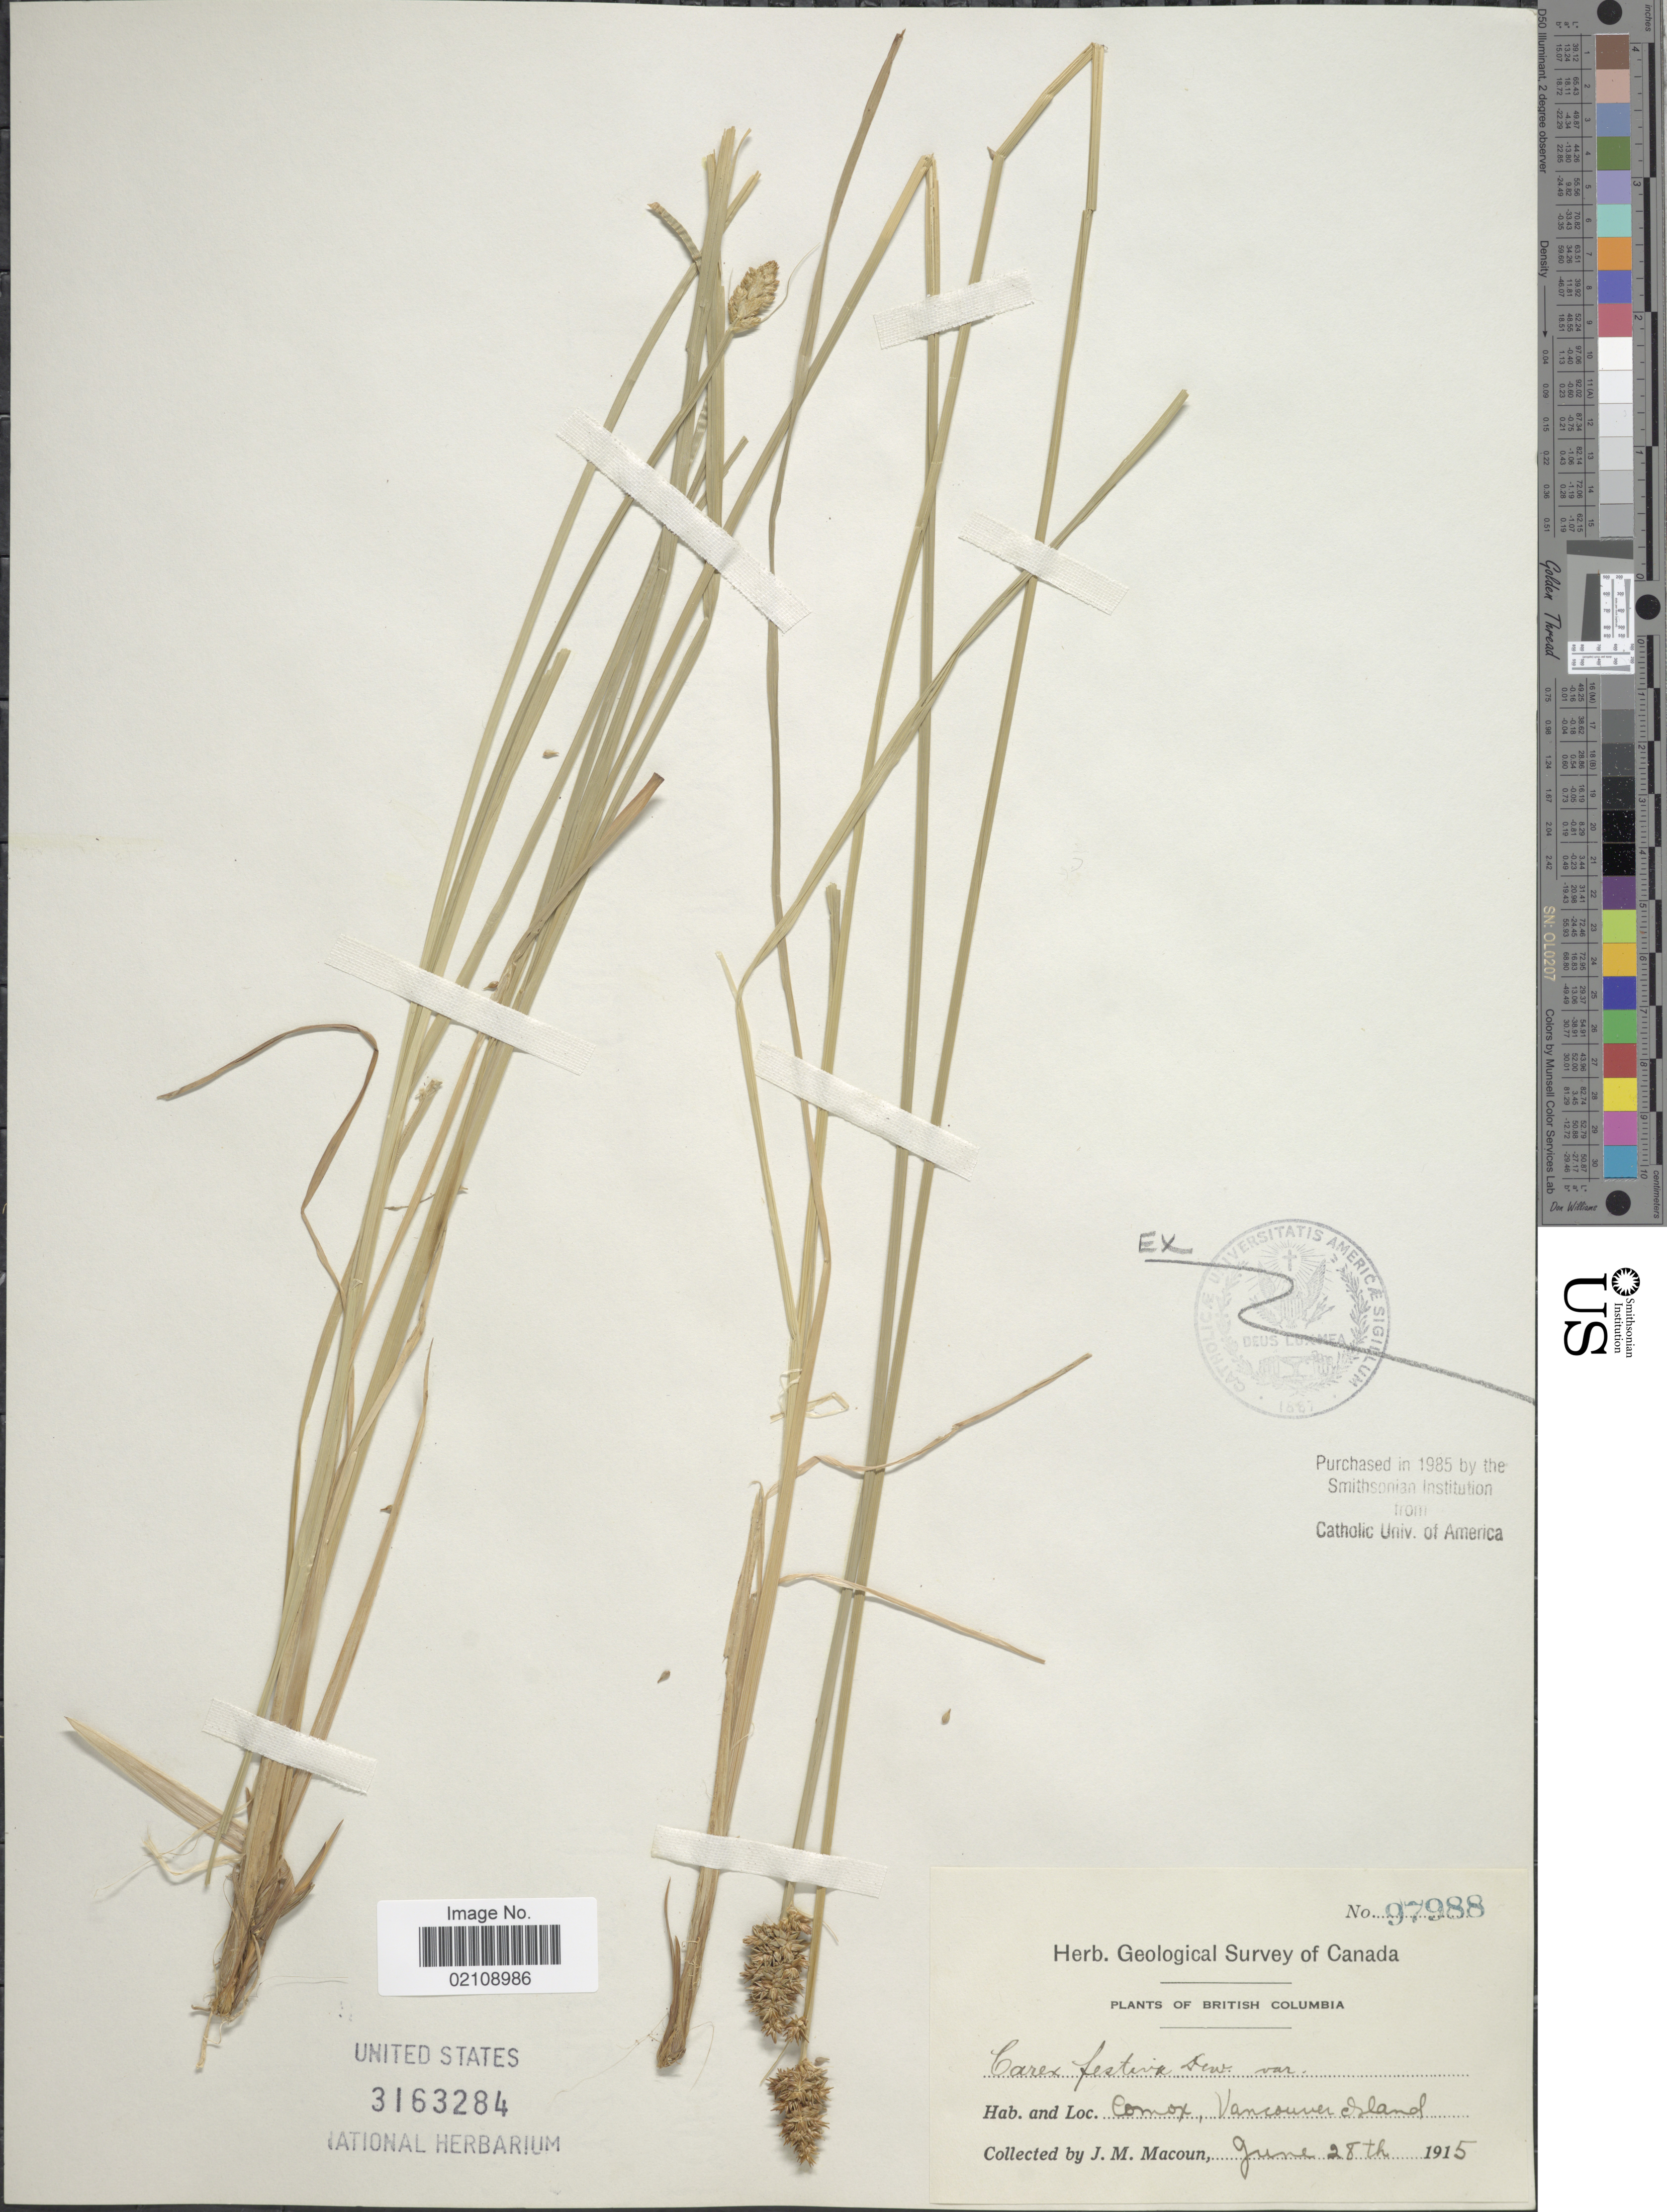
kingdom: Plantae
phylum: Tracheophyta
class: Liliopsida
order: Poales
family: Cyperaceae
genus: Carex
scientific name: Carex pachystachya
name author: Cham. ex Steud.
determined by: Strong, Mark T., (BOT), Smithsonian Institution - National Museum of Natural History (UNITED STATES)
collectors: J. M. Macoun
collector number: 97988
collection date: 1915-06-28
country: Canada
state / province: British Columbia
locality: Comox, Vancouver Island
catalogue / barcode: US 3163284